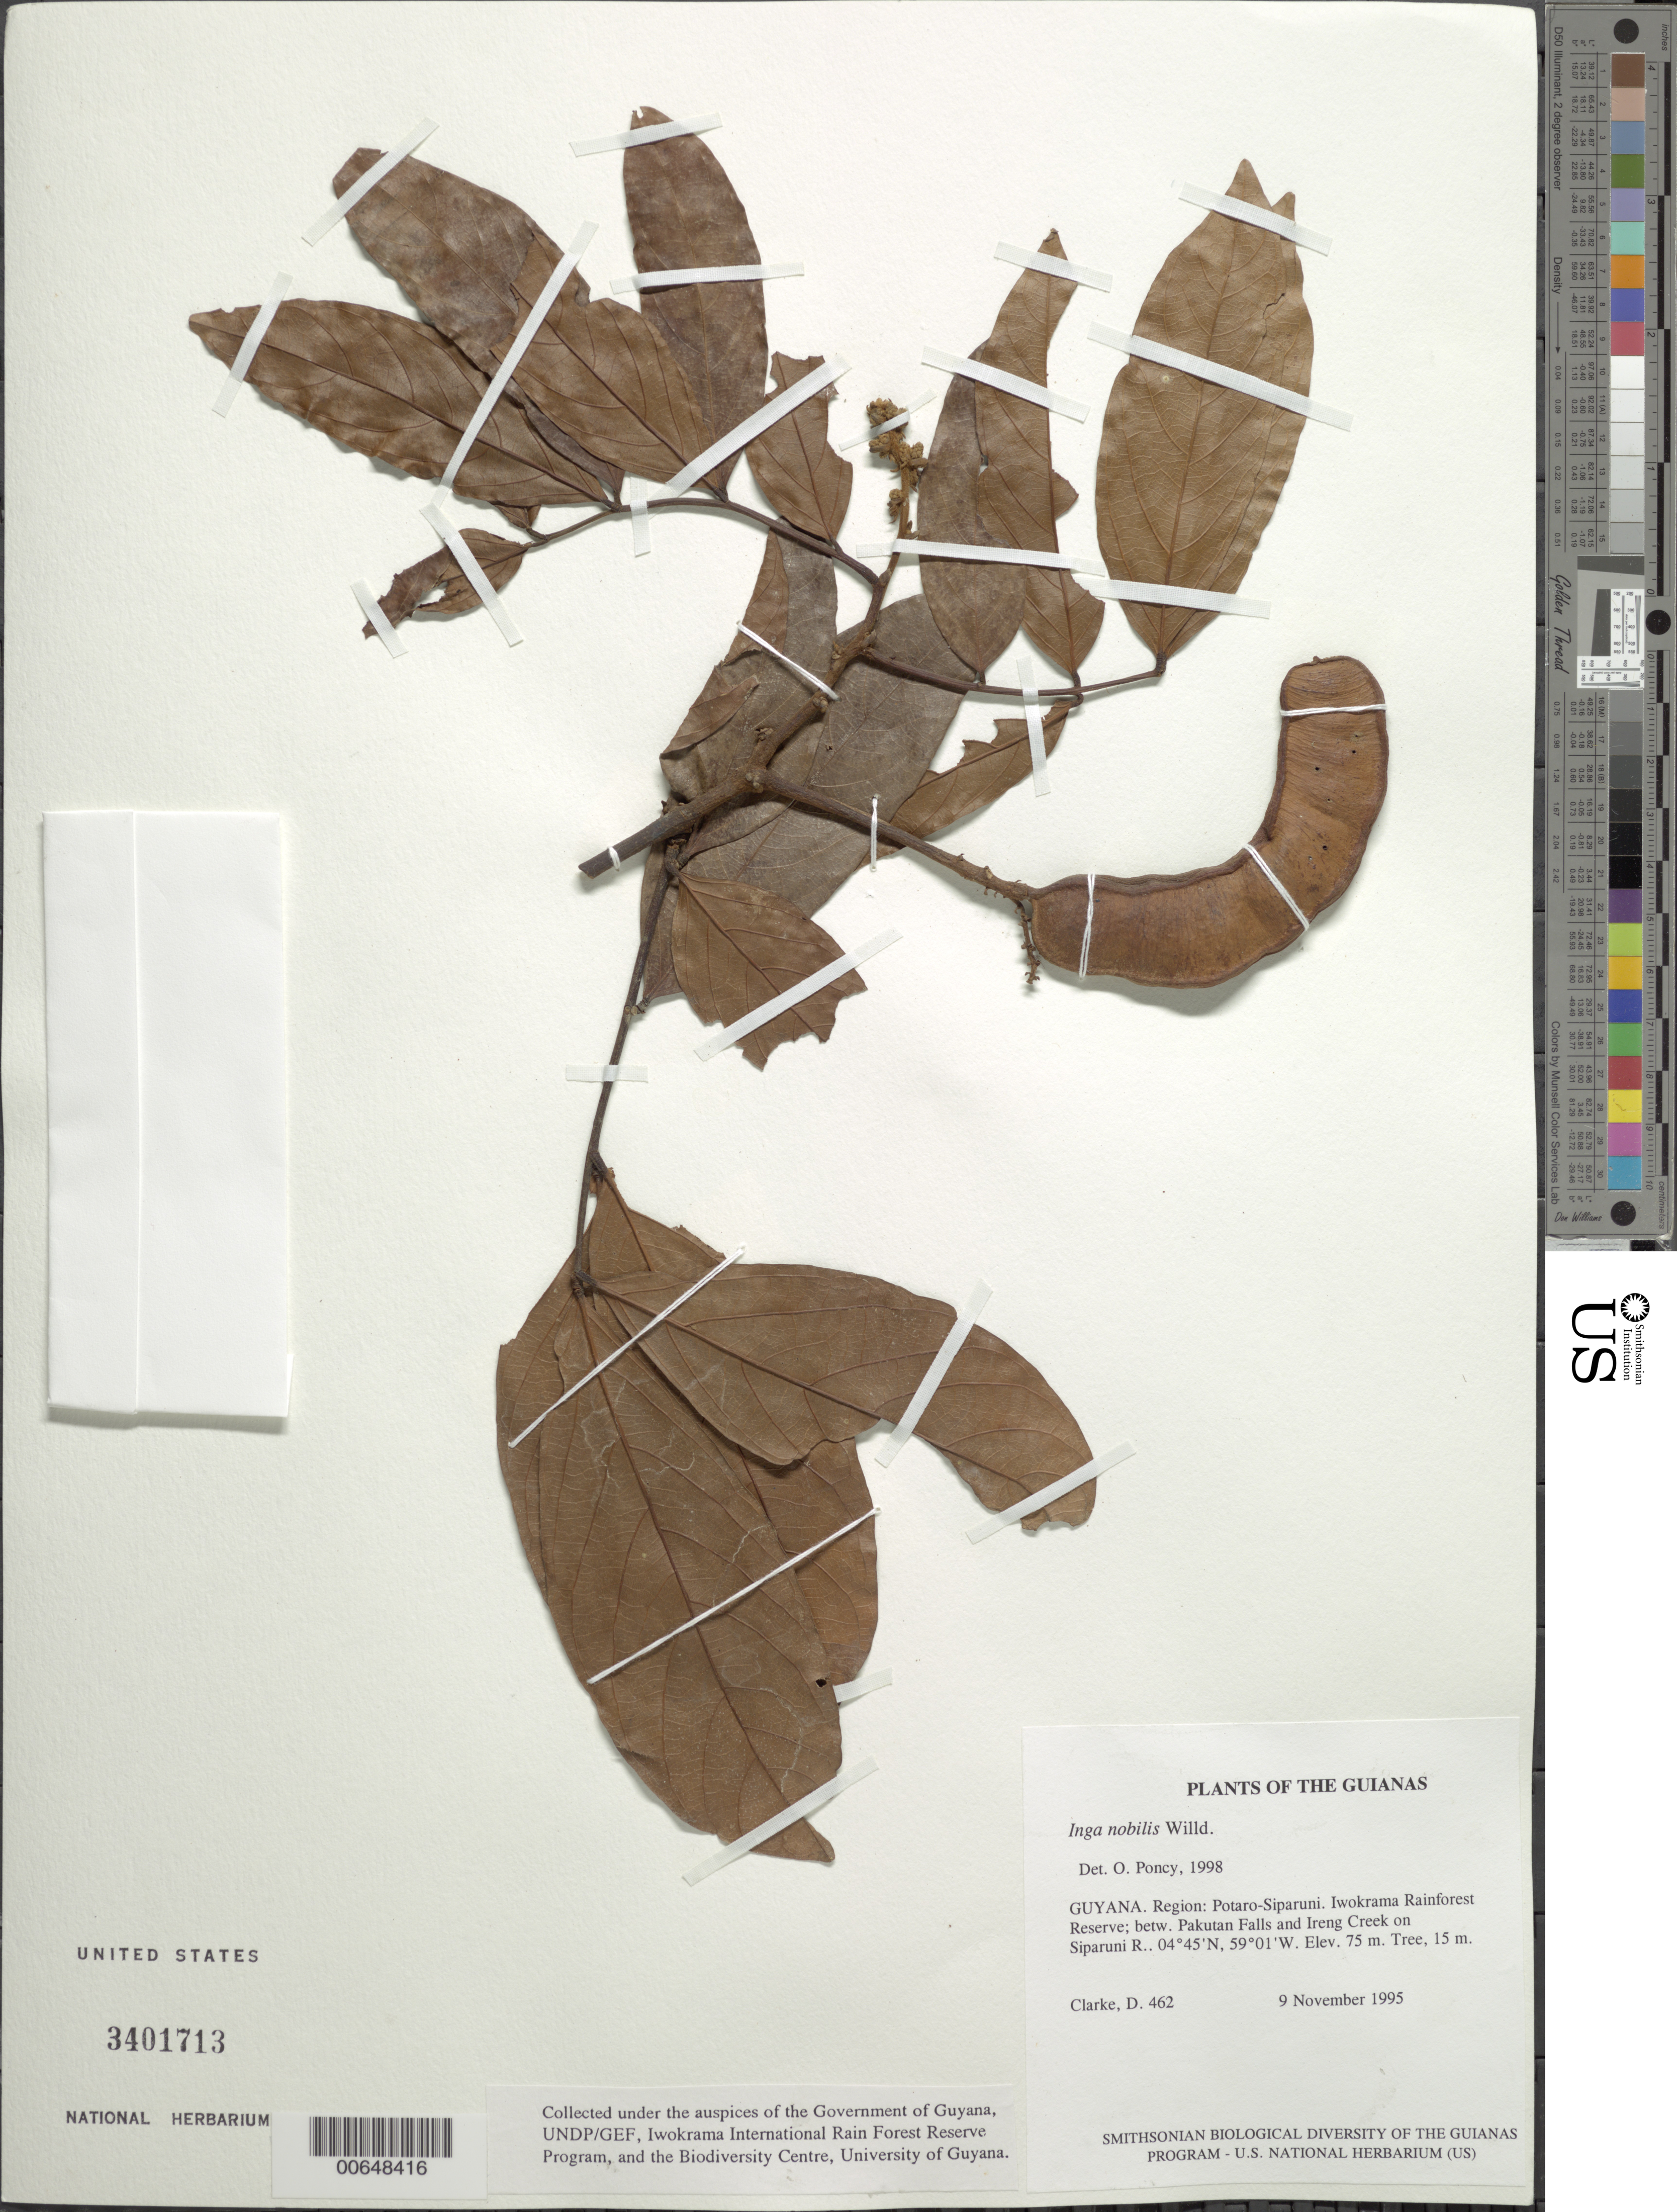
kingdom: Plantae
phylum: Tracheophyta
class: Magnoliopsida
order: Fabales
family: Fabaceae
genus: Inga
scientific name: Inga nobilis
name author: Willd.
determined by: Poncy, O.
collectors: H. D. Clarke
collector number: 462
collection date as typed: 9 November 1995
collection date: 1995-11-09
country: Guyana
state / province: Potaro-Siparuni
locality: Iwokrama Rainforest Reserve; betw. Pakutau Falls and Ireng Creek on Siparuni R.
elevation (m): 75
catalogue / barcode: US 3401713